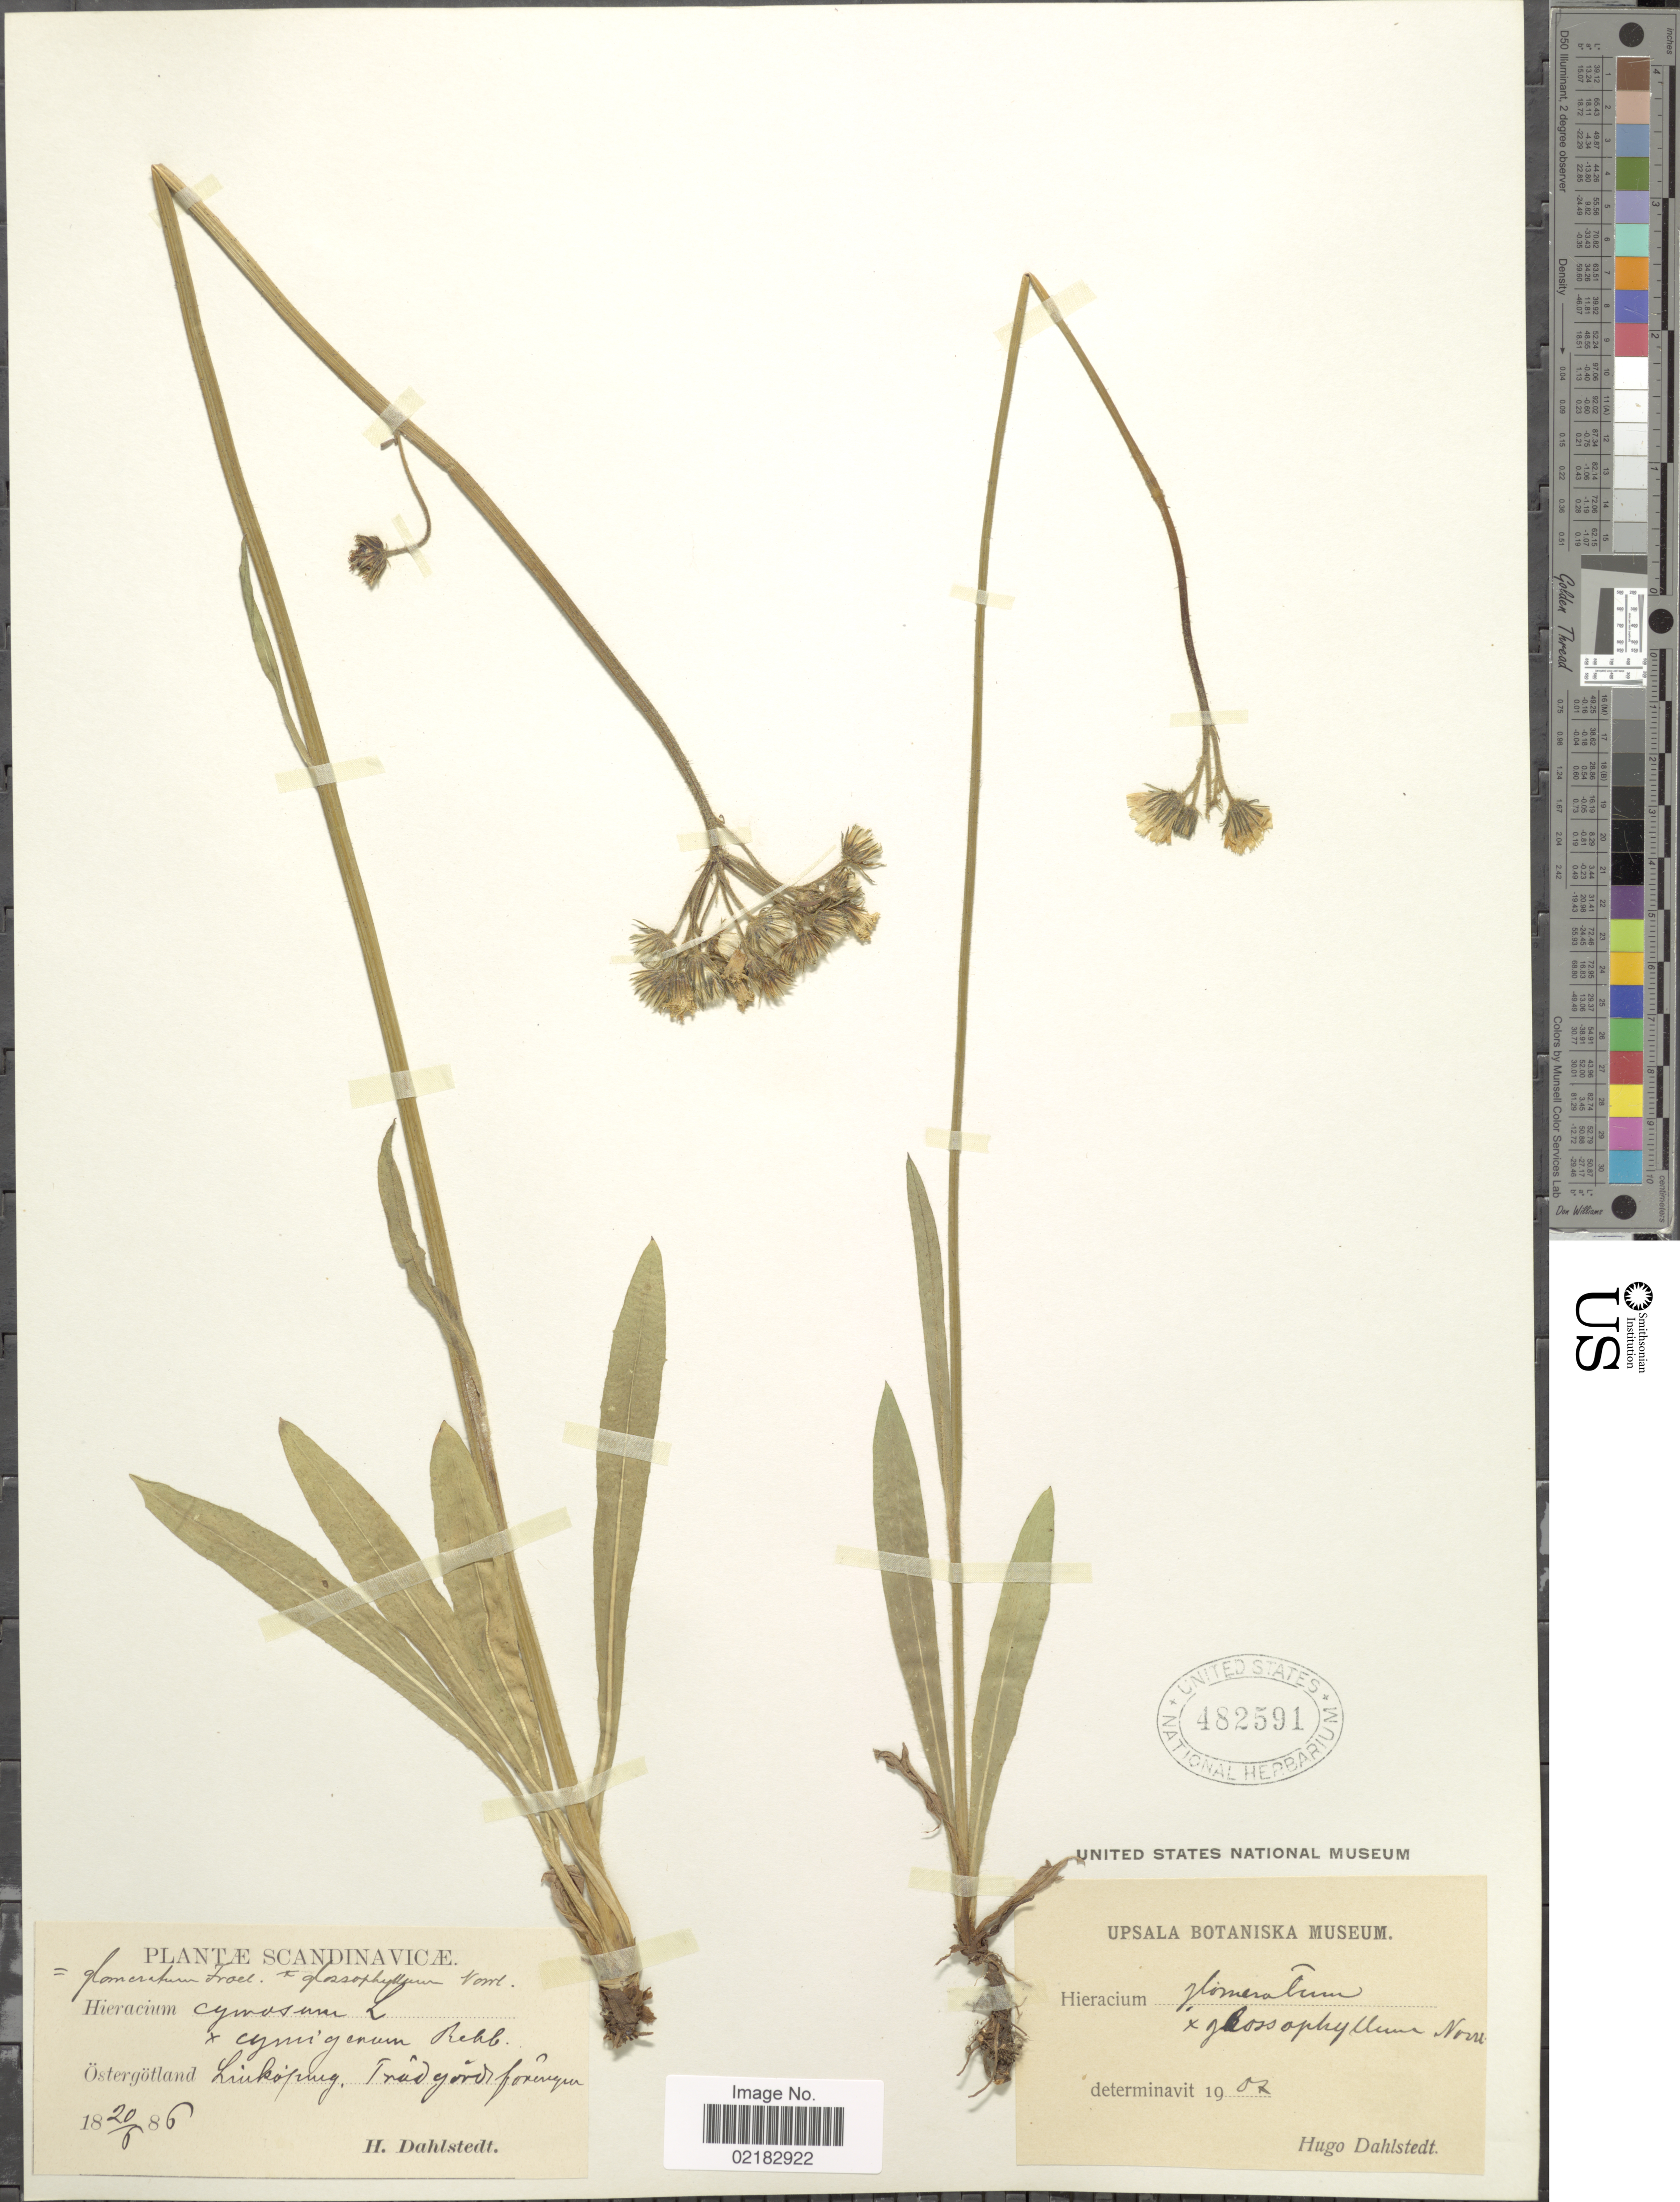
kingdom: Plantae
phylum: Tracheophyta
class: Magnoliopsida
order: Asterales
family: Asteraceae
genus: Pilosella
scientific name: Pilosella glomerata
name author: (Froel.) Fr.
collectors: H. G. Dahlstedt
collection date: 1886-06-20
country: Sweden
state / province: Östergötland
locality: Linköping,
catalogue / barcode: US 482591